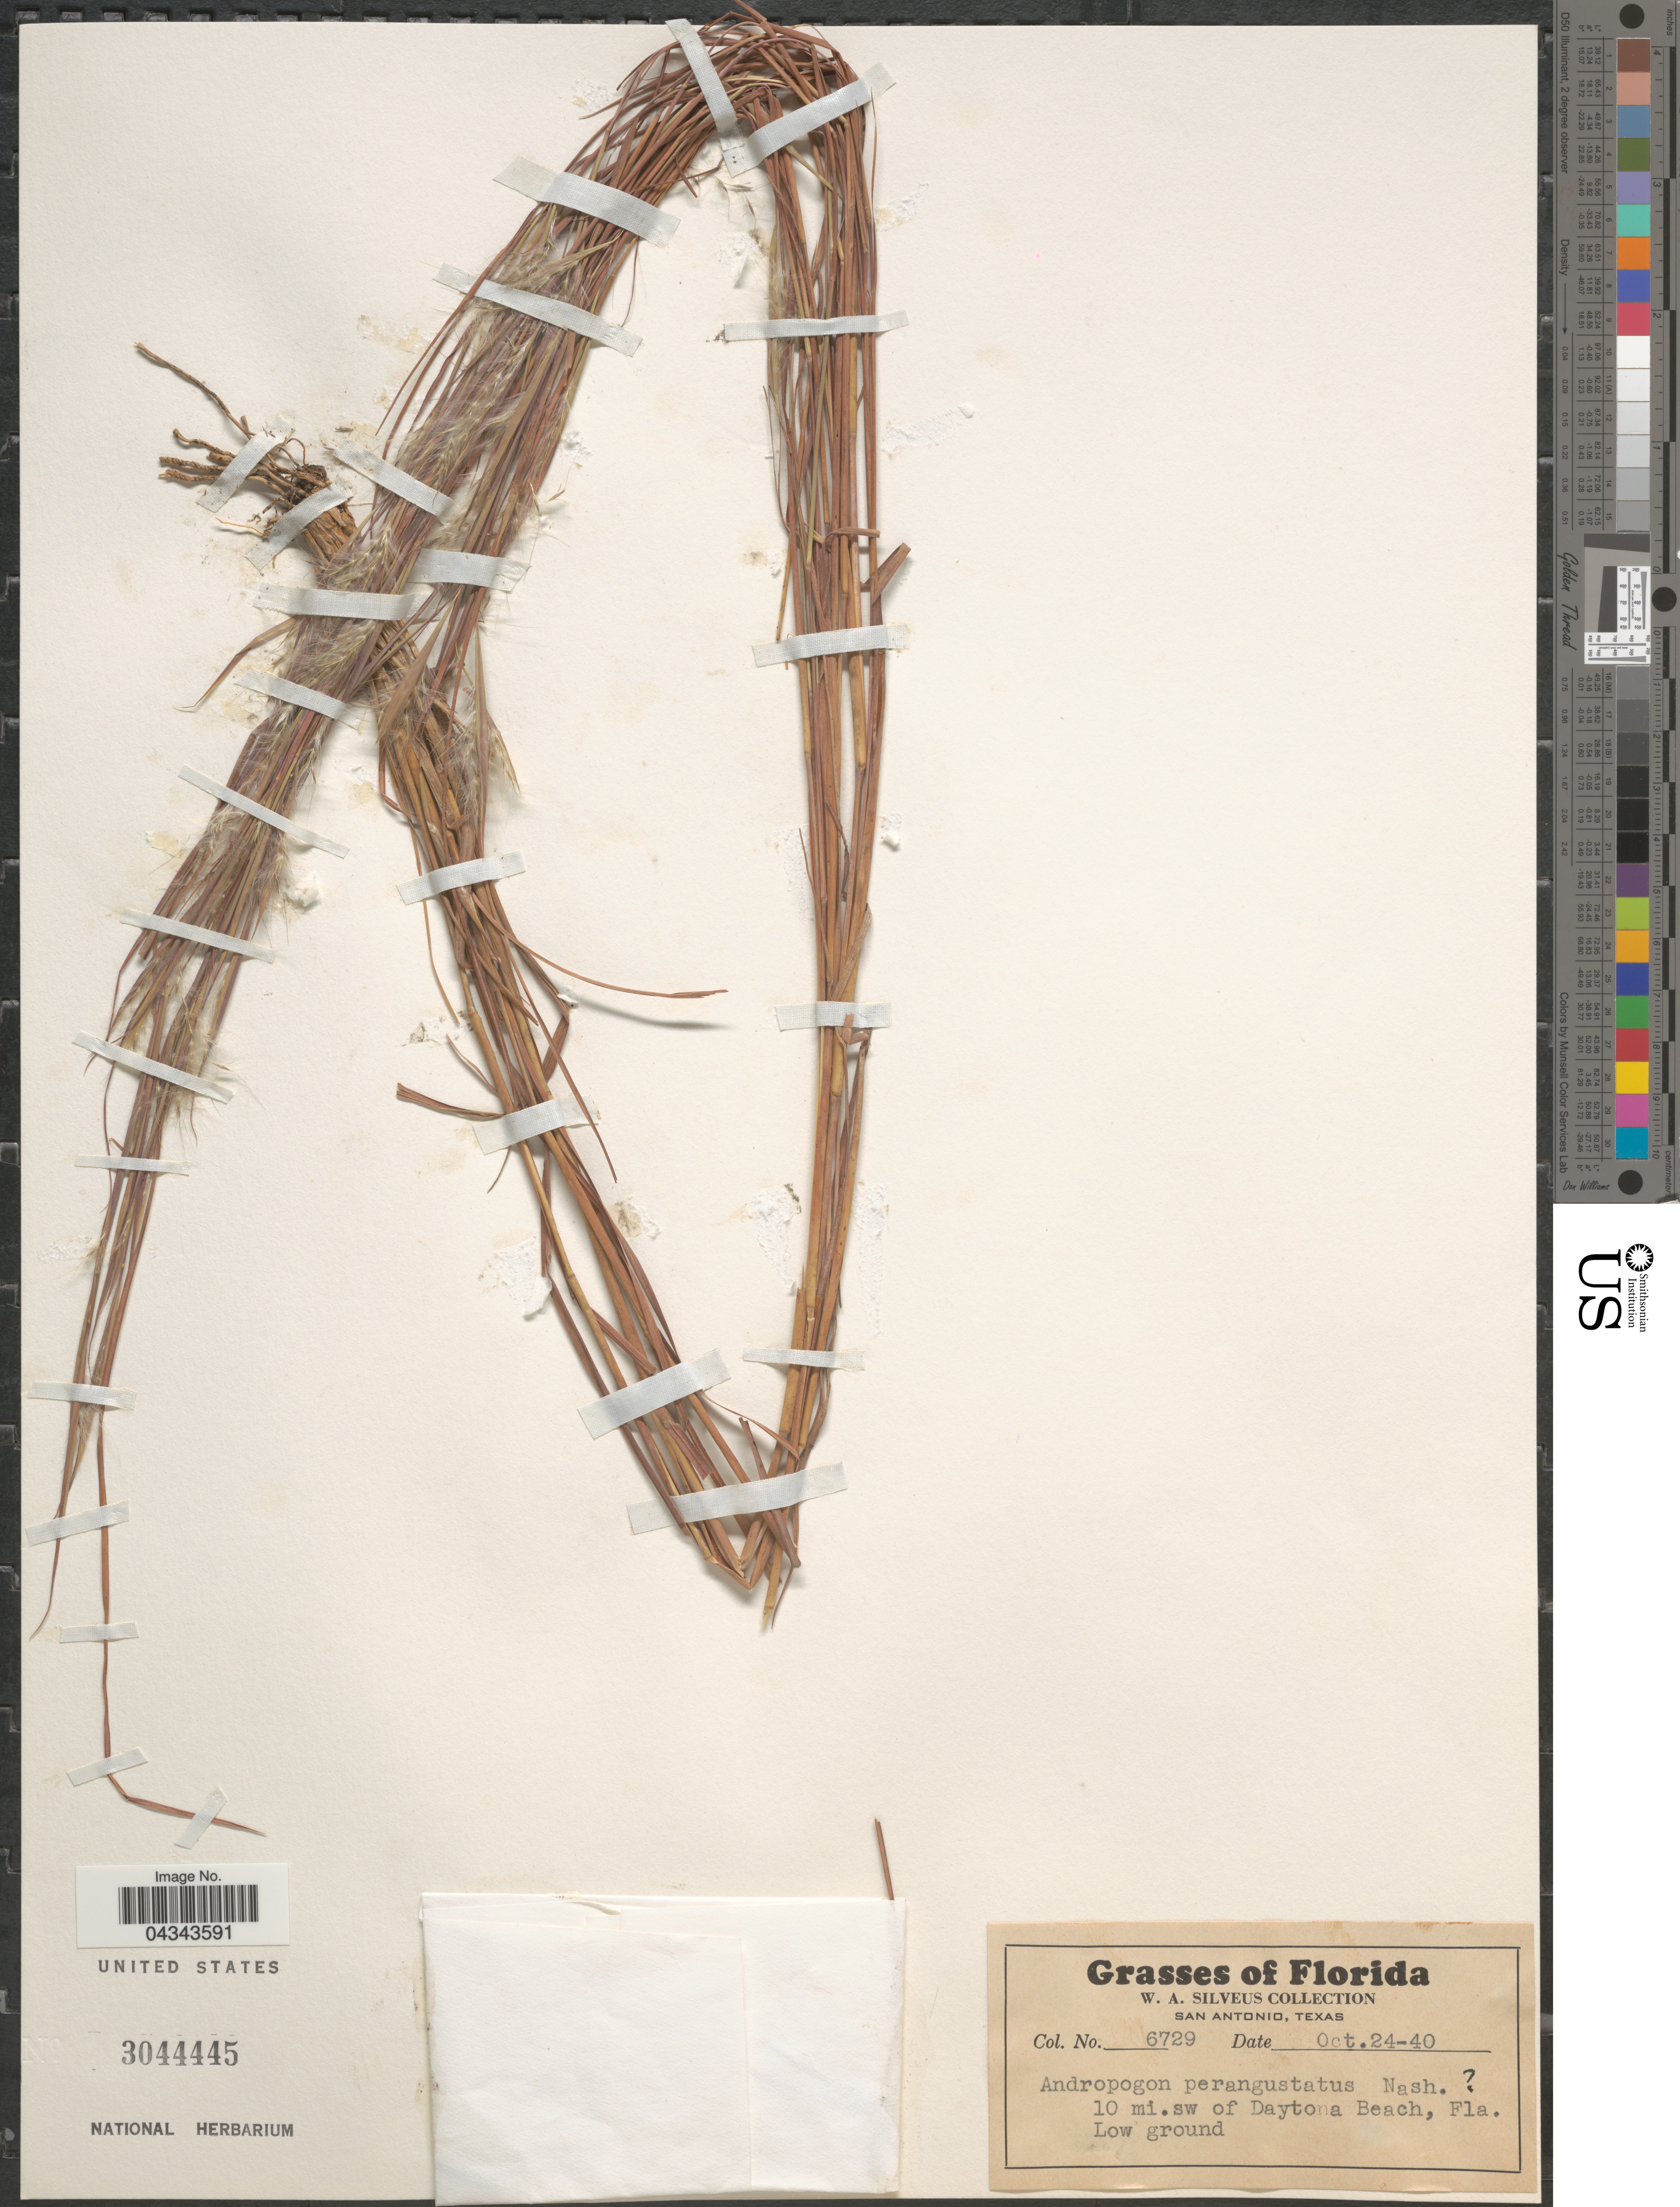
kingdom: Plantae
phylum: Tracheophyta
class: Liliopsida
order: Poales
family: Poaceae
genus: Andropogon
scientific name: Andropogon gyrans var. stenophyllus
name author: (Hack.) C.S. Campb.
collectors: W. Silveus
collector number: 6729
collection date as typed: Transcribed d/m/y: 24/10/40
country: United States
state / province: Florida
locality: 10 mi.sw of Daytona Beach.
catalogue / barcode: US 3044445